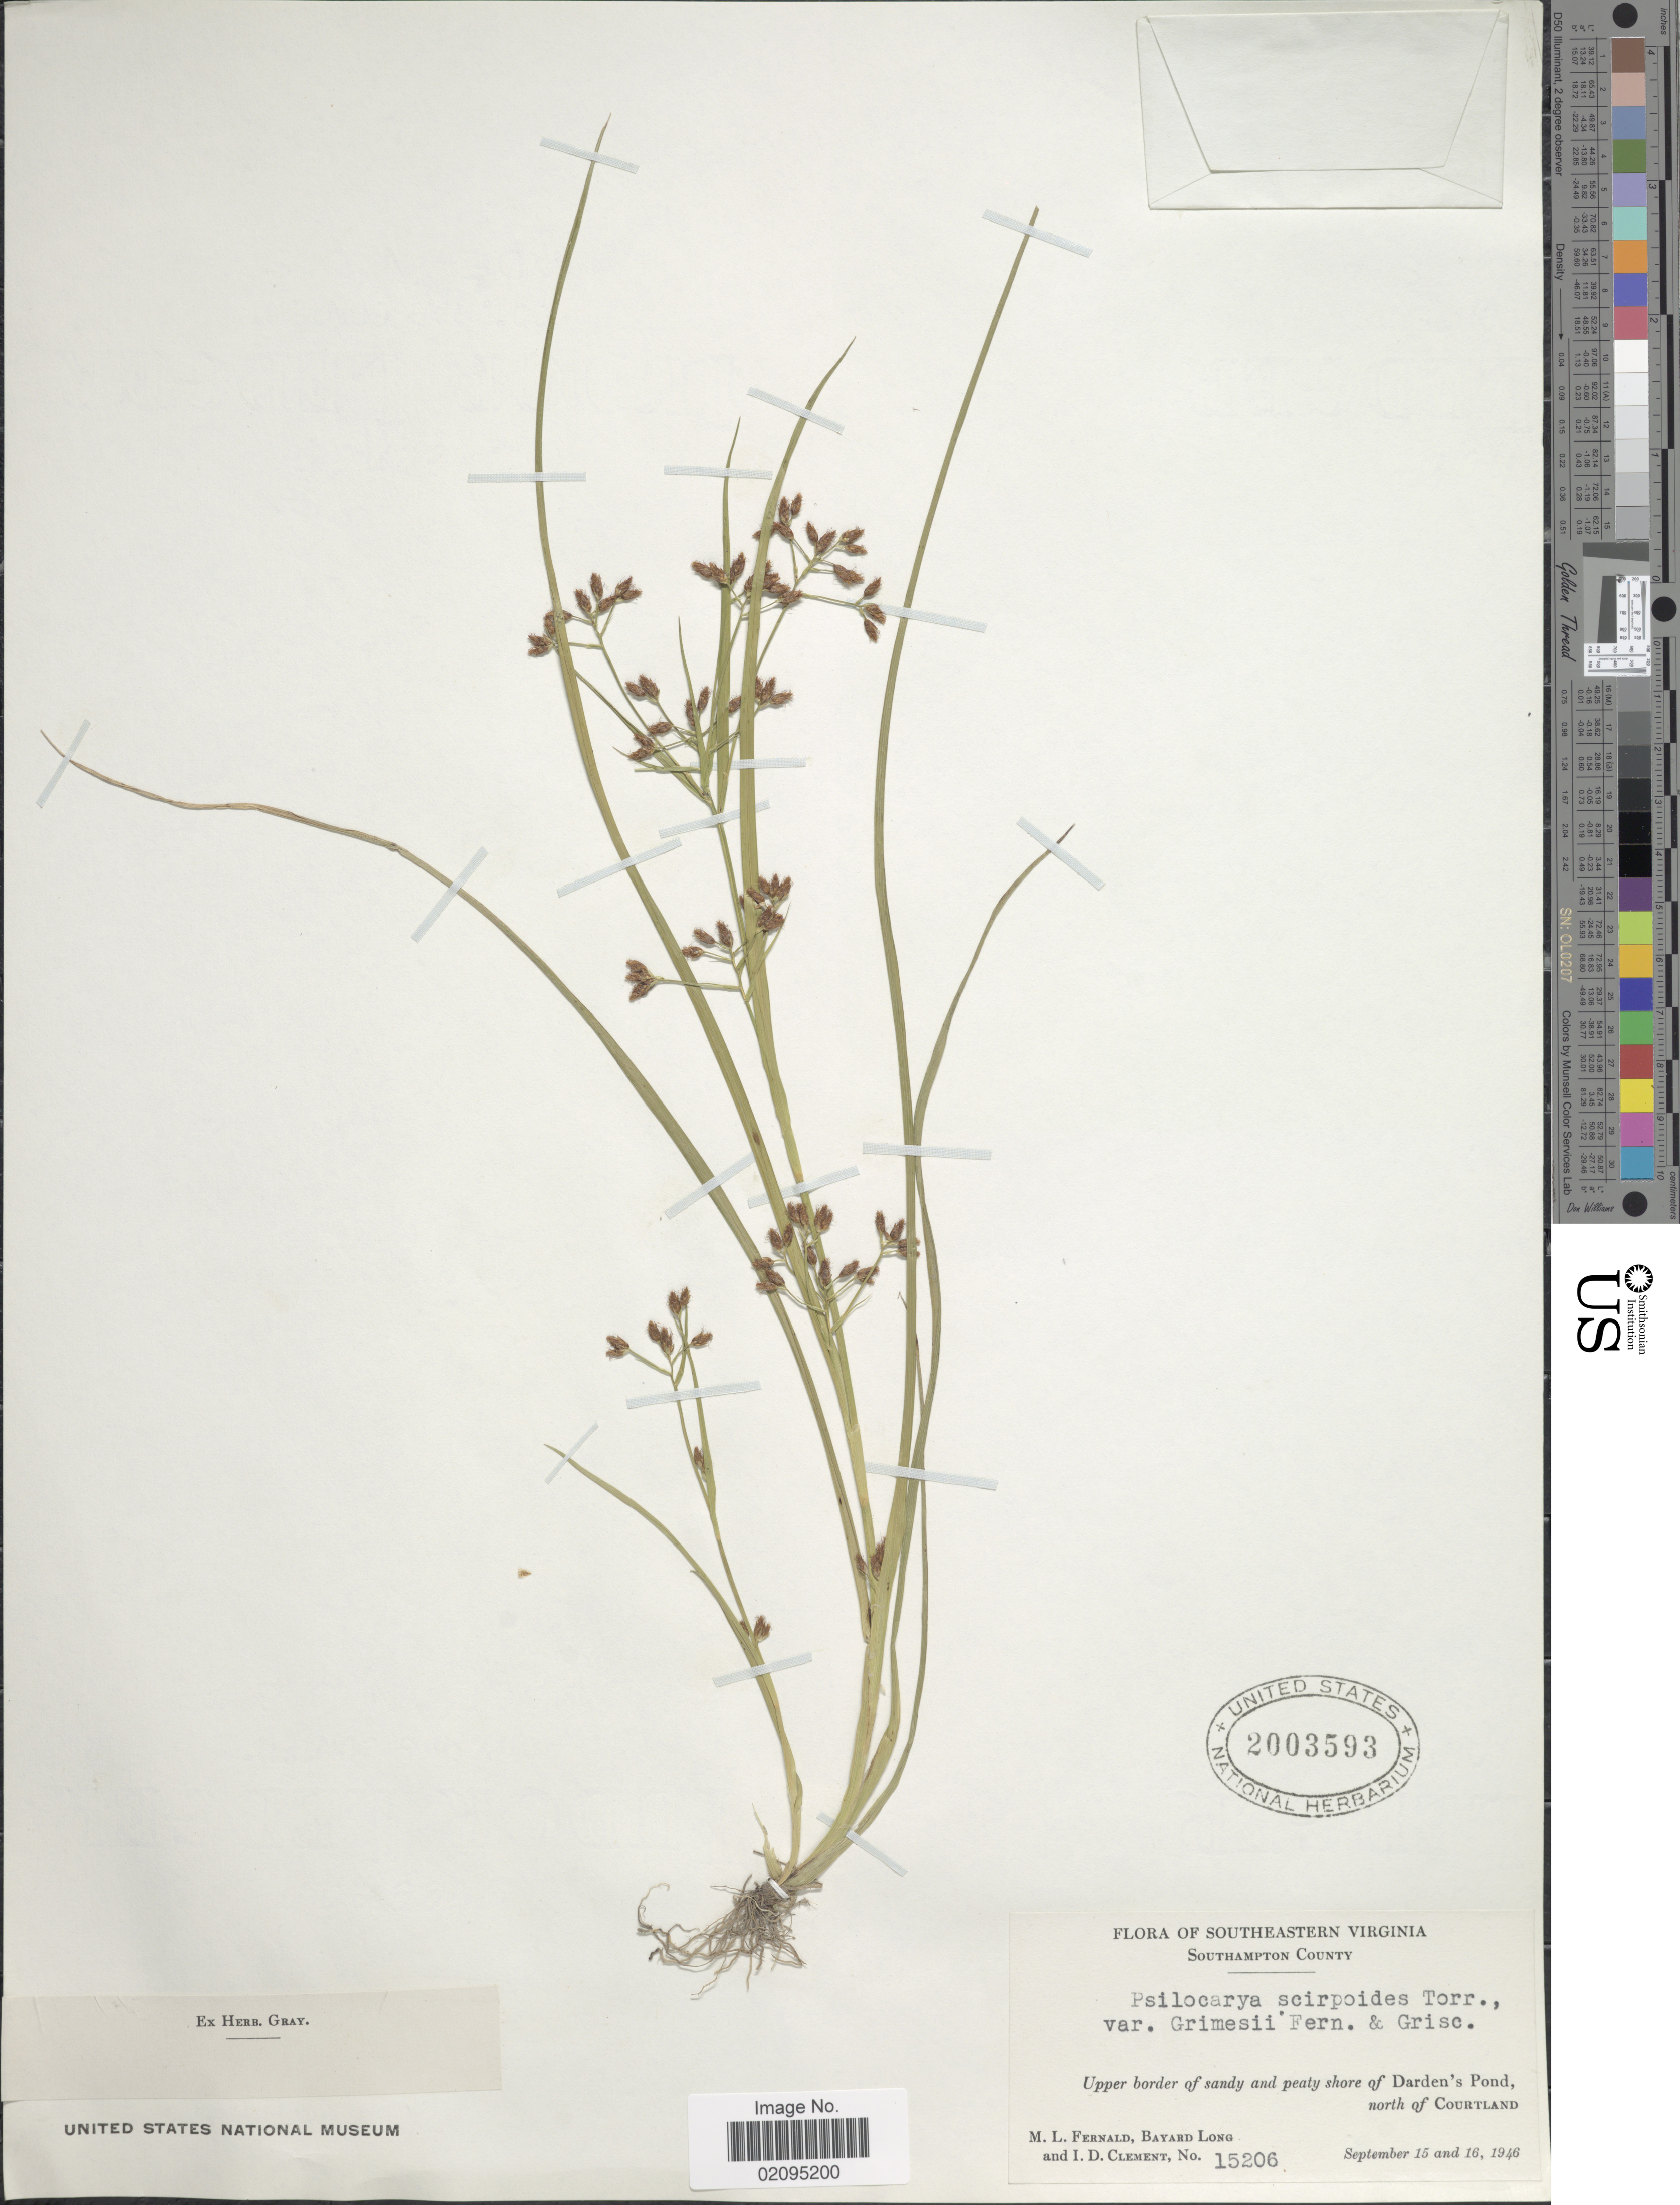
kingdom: Plantae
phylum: Tracheophyta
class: Liliopsida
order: Poales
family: Cyperaceae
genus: Rhynchospora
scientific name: Rhynchospora scirpoides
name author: (Torr.) Griseb.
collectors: M. L. Fernald, B. Long & I. Clement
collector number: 15206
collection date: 1946-09-15/1946-09-16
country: United States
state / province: Virginia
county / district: Southampton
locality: Southeastern Virginia, Southampton County, Darden's Pond north of Courtland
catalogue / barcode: US 2003593